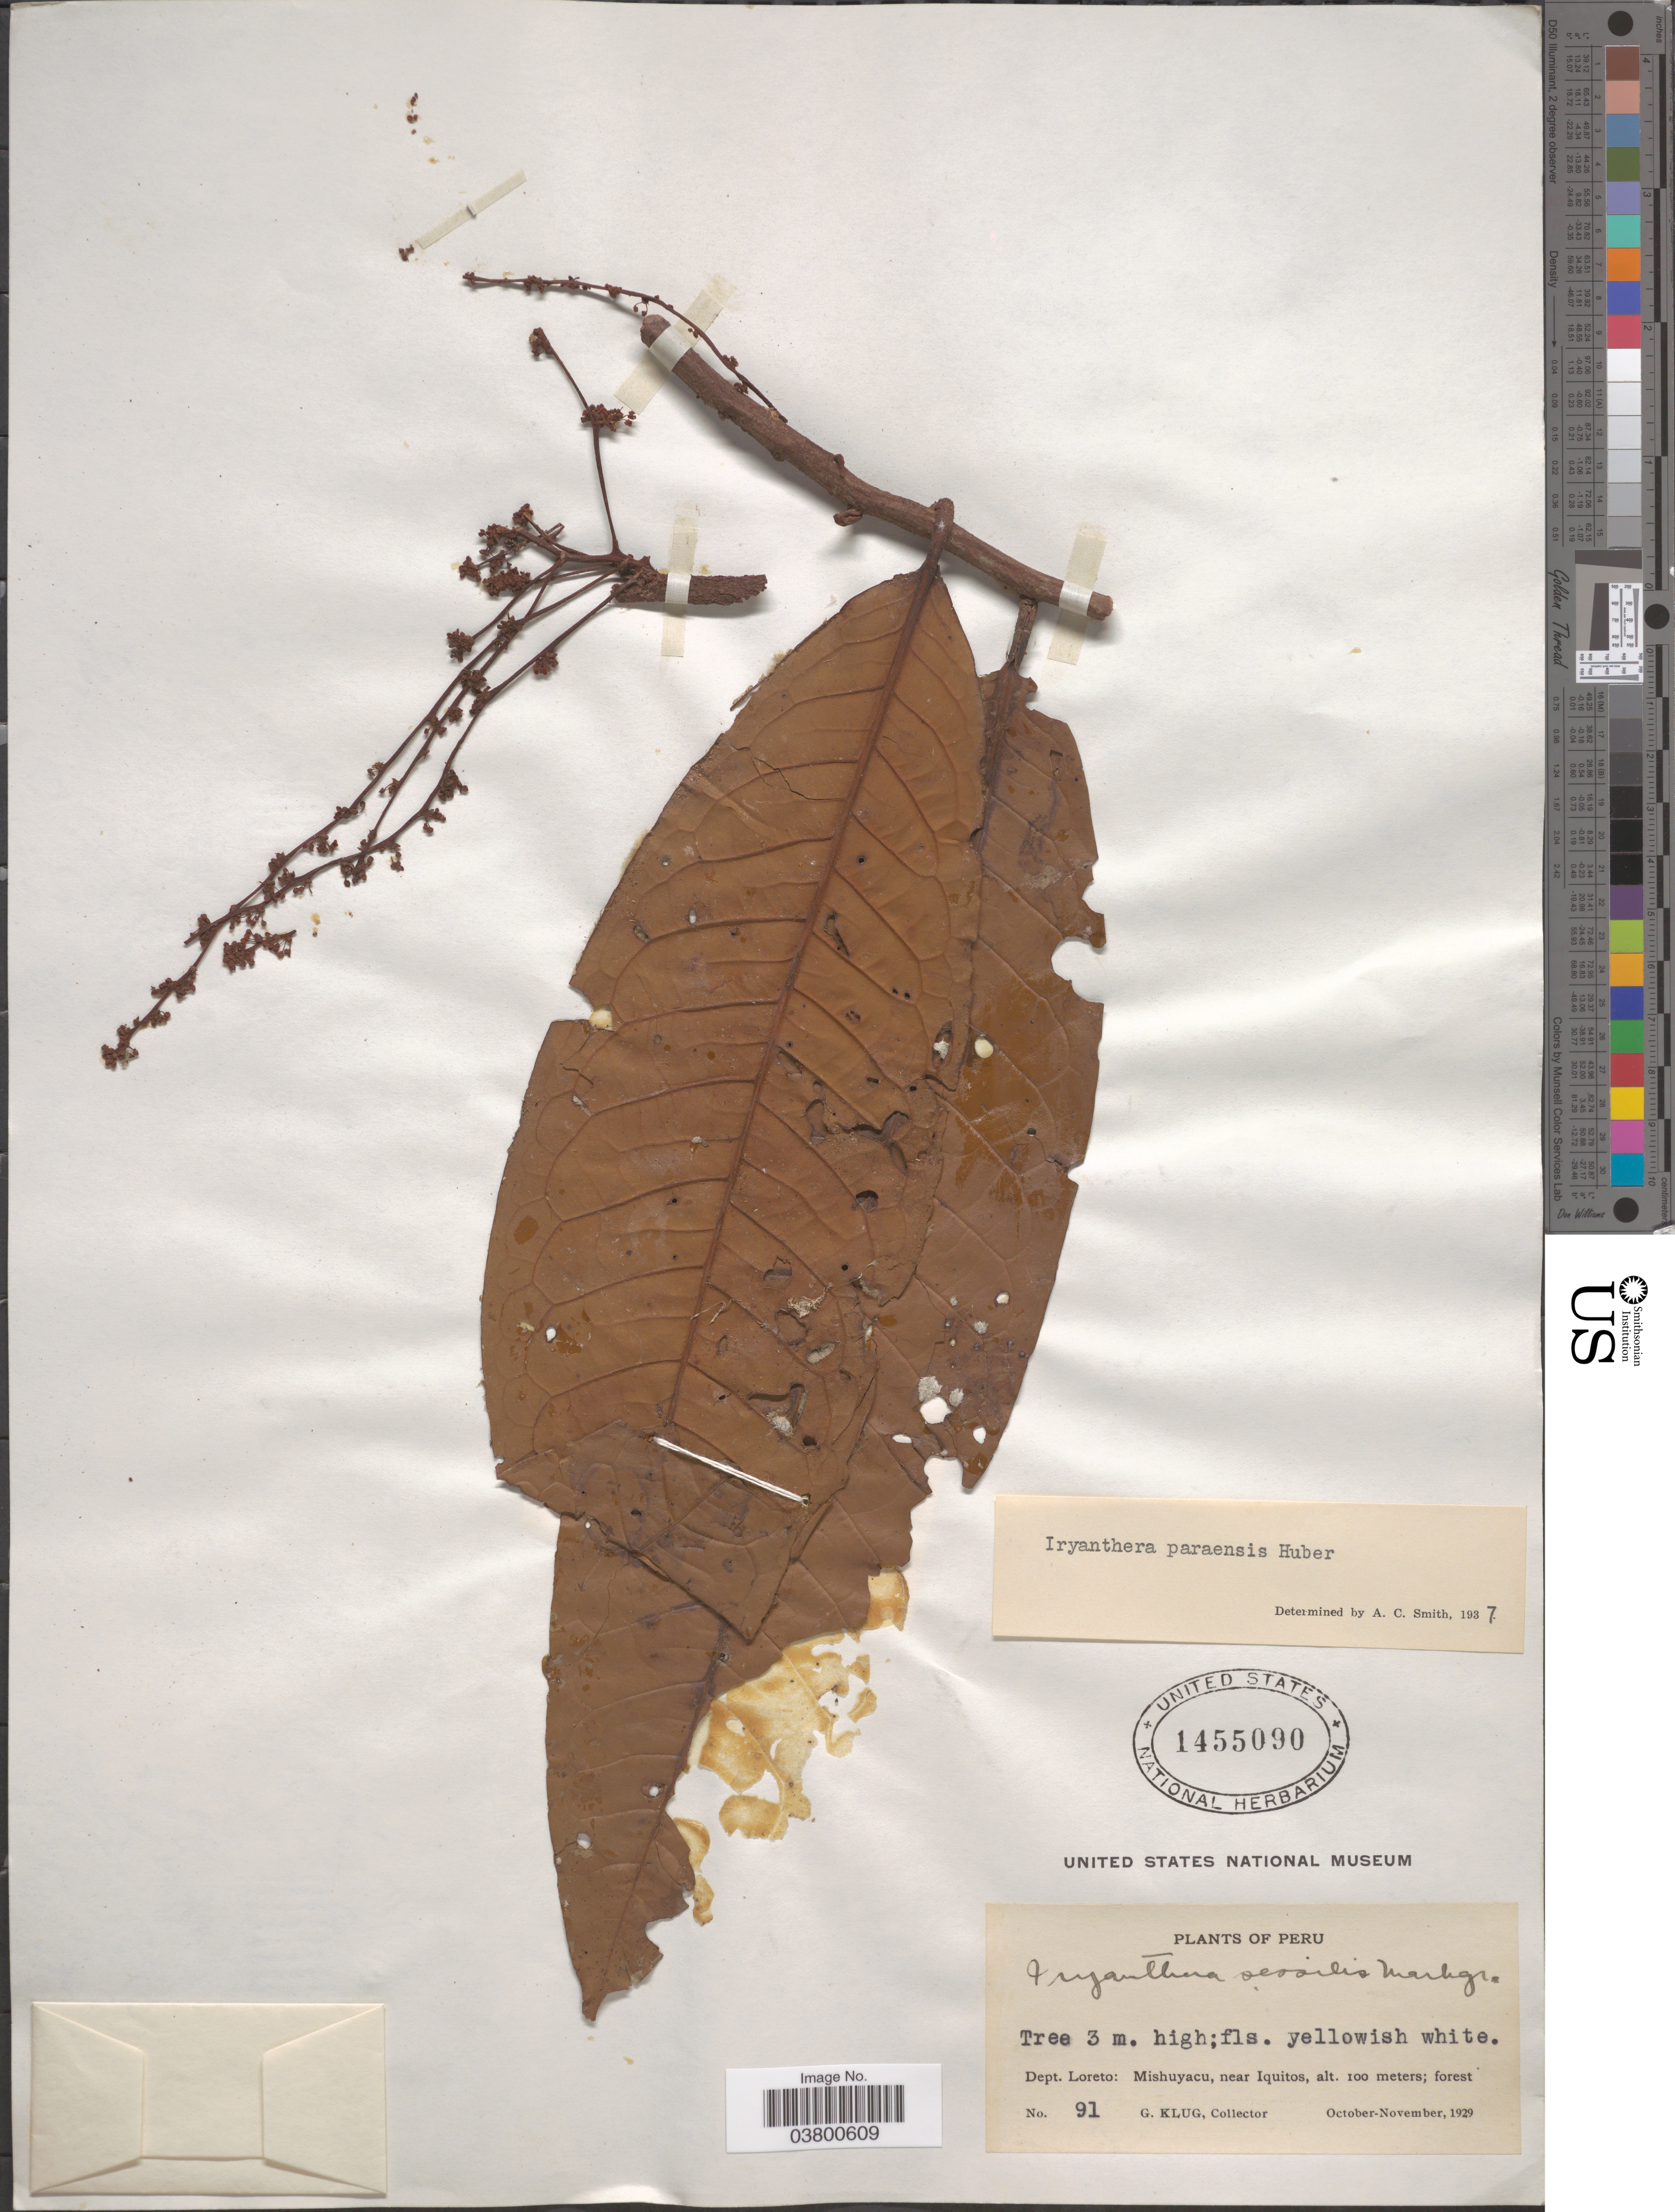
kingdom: Plantae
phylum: Tracheophyta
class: Magnoliopsida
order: Magnoliales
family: Myristicaceae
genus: Iryanthera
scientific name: Iryanthera paraensis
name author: Huber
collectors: G. Klug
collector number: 91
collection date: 1929-10/1929-11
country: Peru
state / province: Loreto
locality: Dept. Loreto: Mishuyacu, near Iquitos.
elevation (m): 100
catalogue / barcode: US 1455090